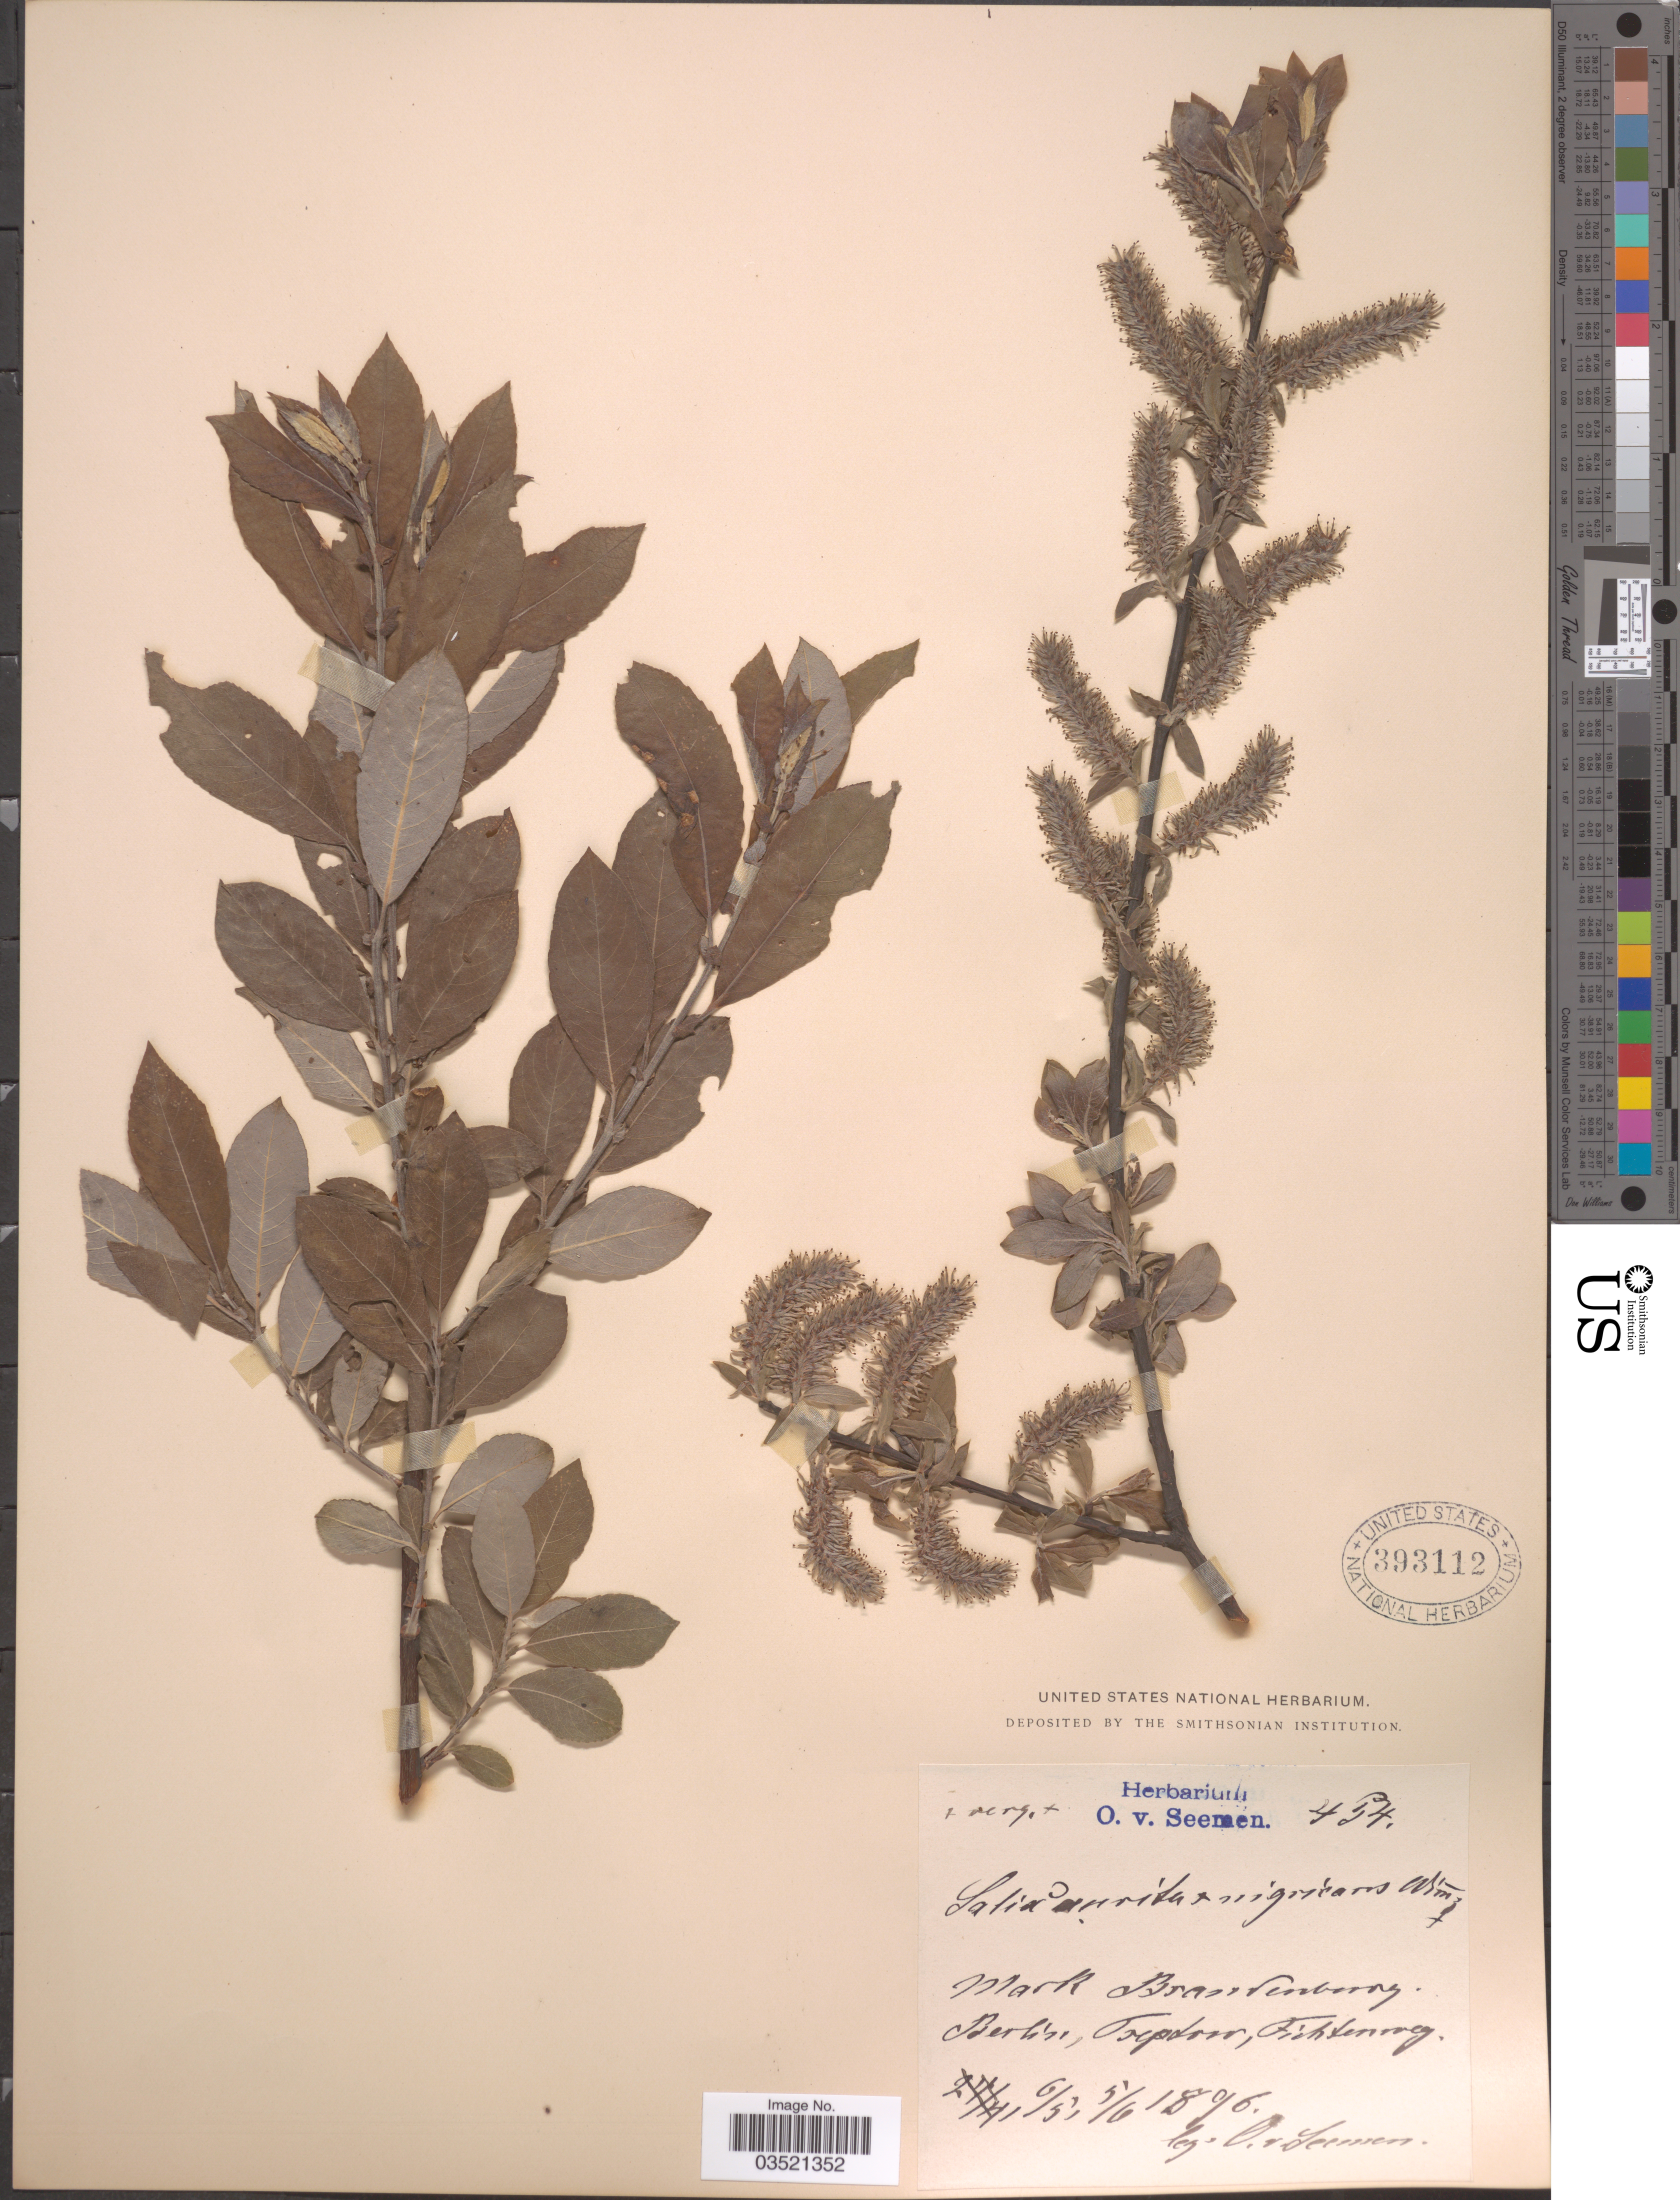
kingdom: Plantae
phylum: Tracheophyta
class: Magnoliopsida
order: Malpighiales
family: Salicaceae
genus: Salix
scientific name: Salix aurita x S. nigricans Sm.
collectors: K. O. von Seemen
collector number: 454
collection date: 1896-05-06/1896-06-05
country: Germany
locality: Mark Brandenburg, Berlin, Treptow, Fichtenweg.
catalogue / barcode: US 393112